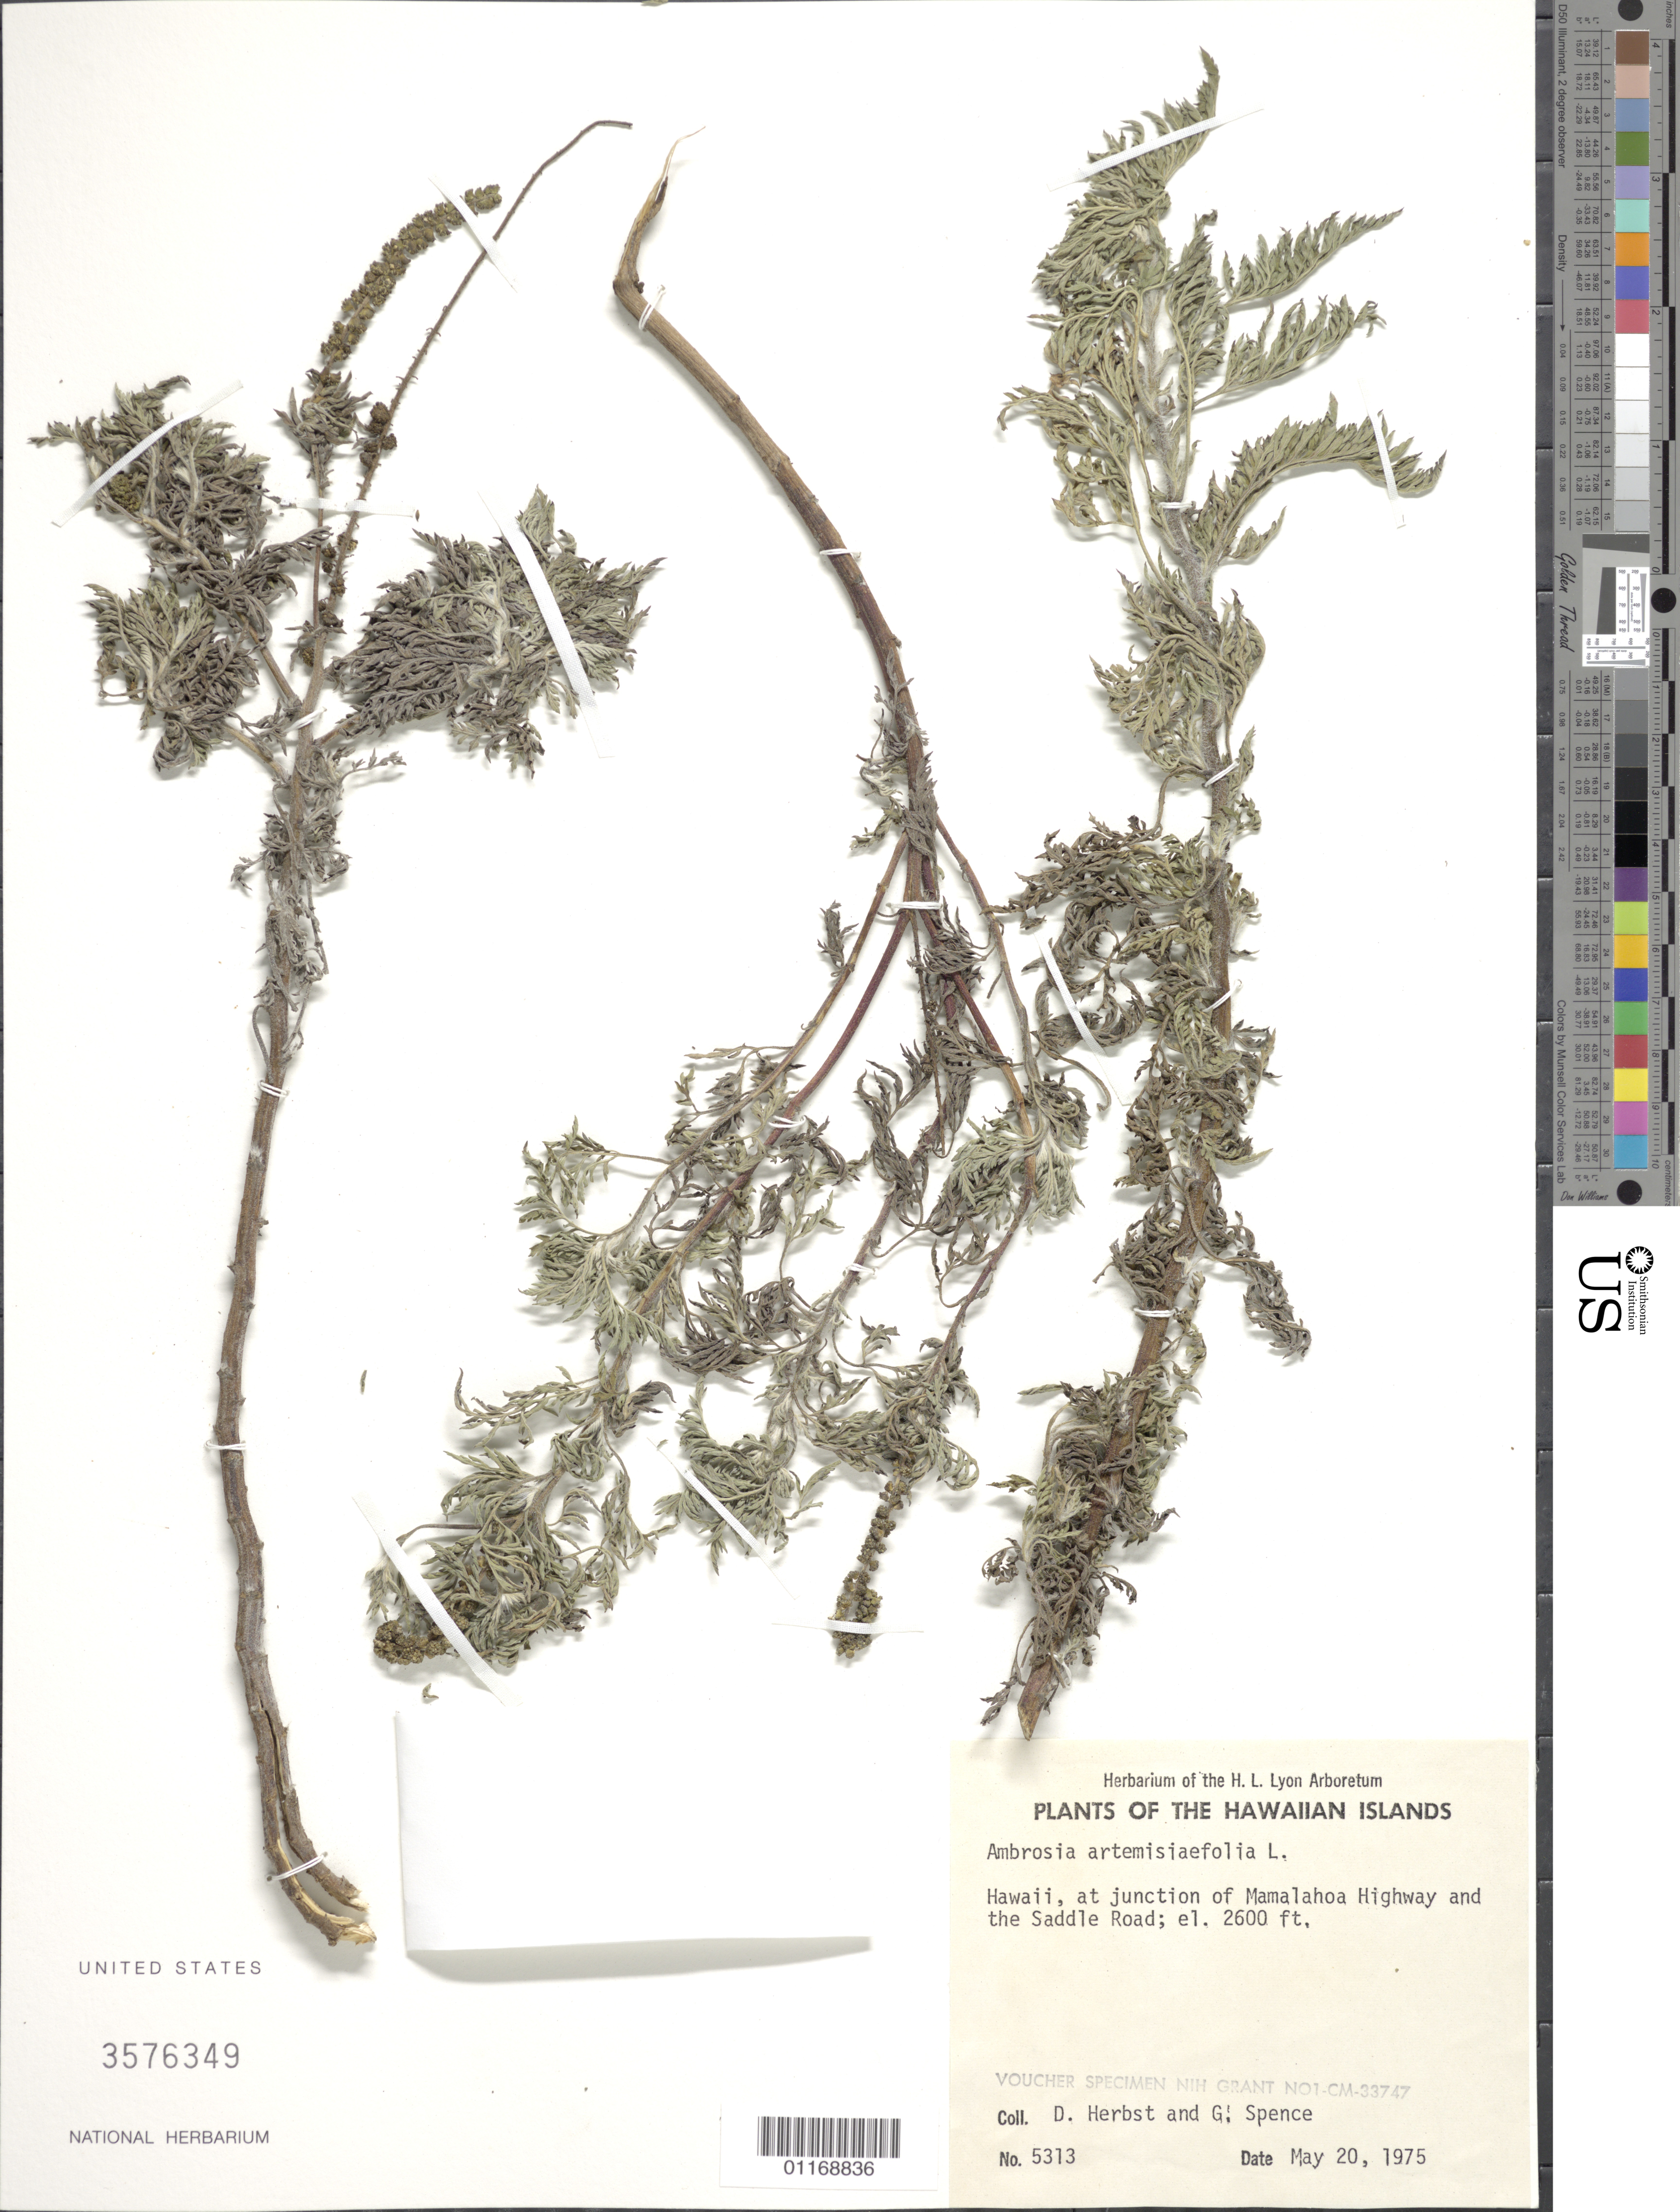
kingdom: Plantae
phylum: Tracheophyta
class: Magnoliopsida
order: Asterales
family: Asteraceae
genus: Ambrosia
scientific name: Ambrosia artemisiifolia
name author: L.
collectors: D. R. Herbst & G. Spence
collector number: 5313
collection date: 1975-05-20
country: United States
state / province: Hawaii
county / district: Hawaii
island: Hawaii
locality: At junction of Mamalahoa Highway and the Saddle Road.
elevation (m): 792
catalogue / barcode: US 3576349